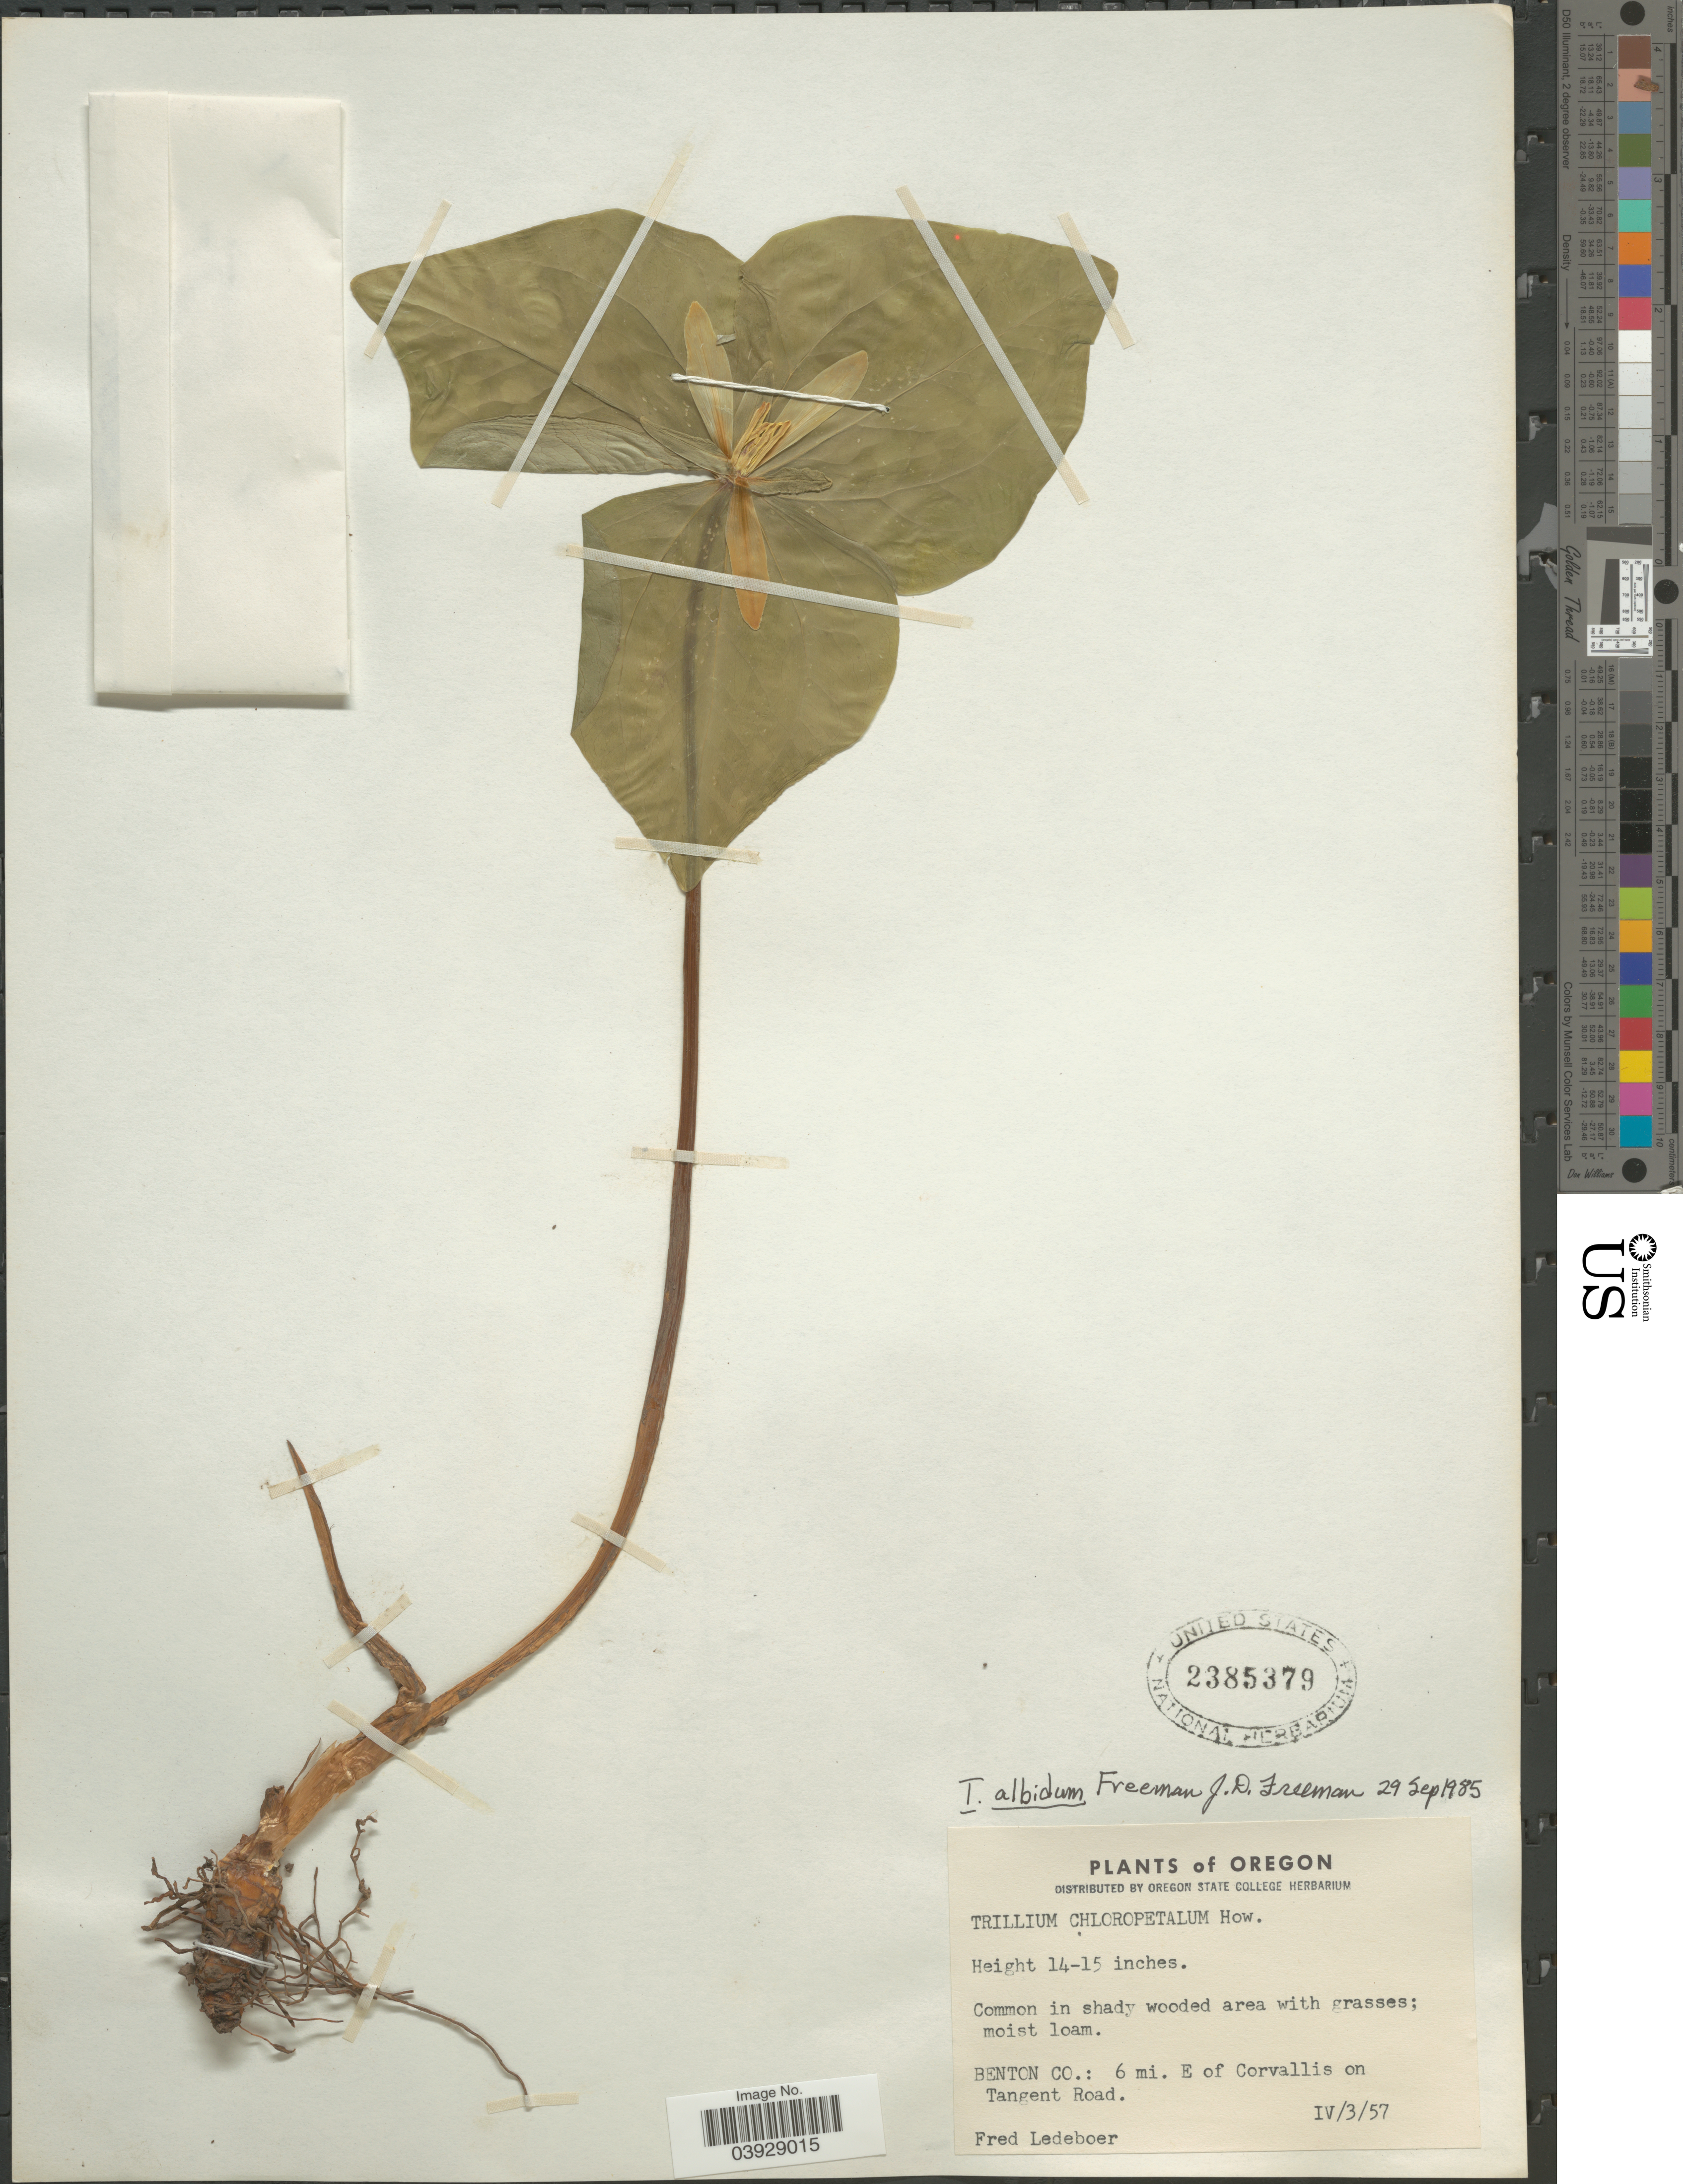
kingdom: Plantae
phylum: Tracheophyta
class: Liliopsida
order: Liliales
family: Melanthiaceae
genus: Trillium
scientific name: Trillium albidum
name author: J. D. Freeman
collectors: F. Ledeboer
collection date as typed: Transcribed d/m/y: 3/4/57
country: United States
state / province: Oregon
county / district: Benton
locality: Benton Co.: 6 mi. E of Corvallis on Tangent Road.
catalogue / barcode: US 2385379